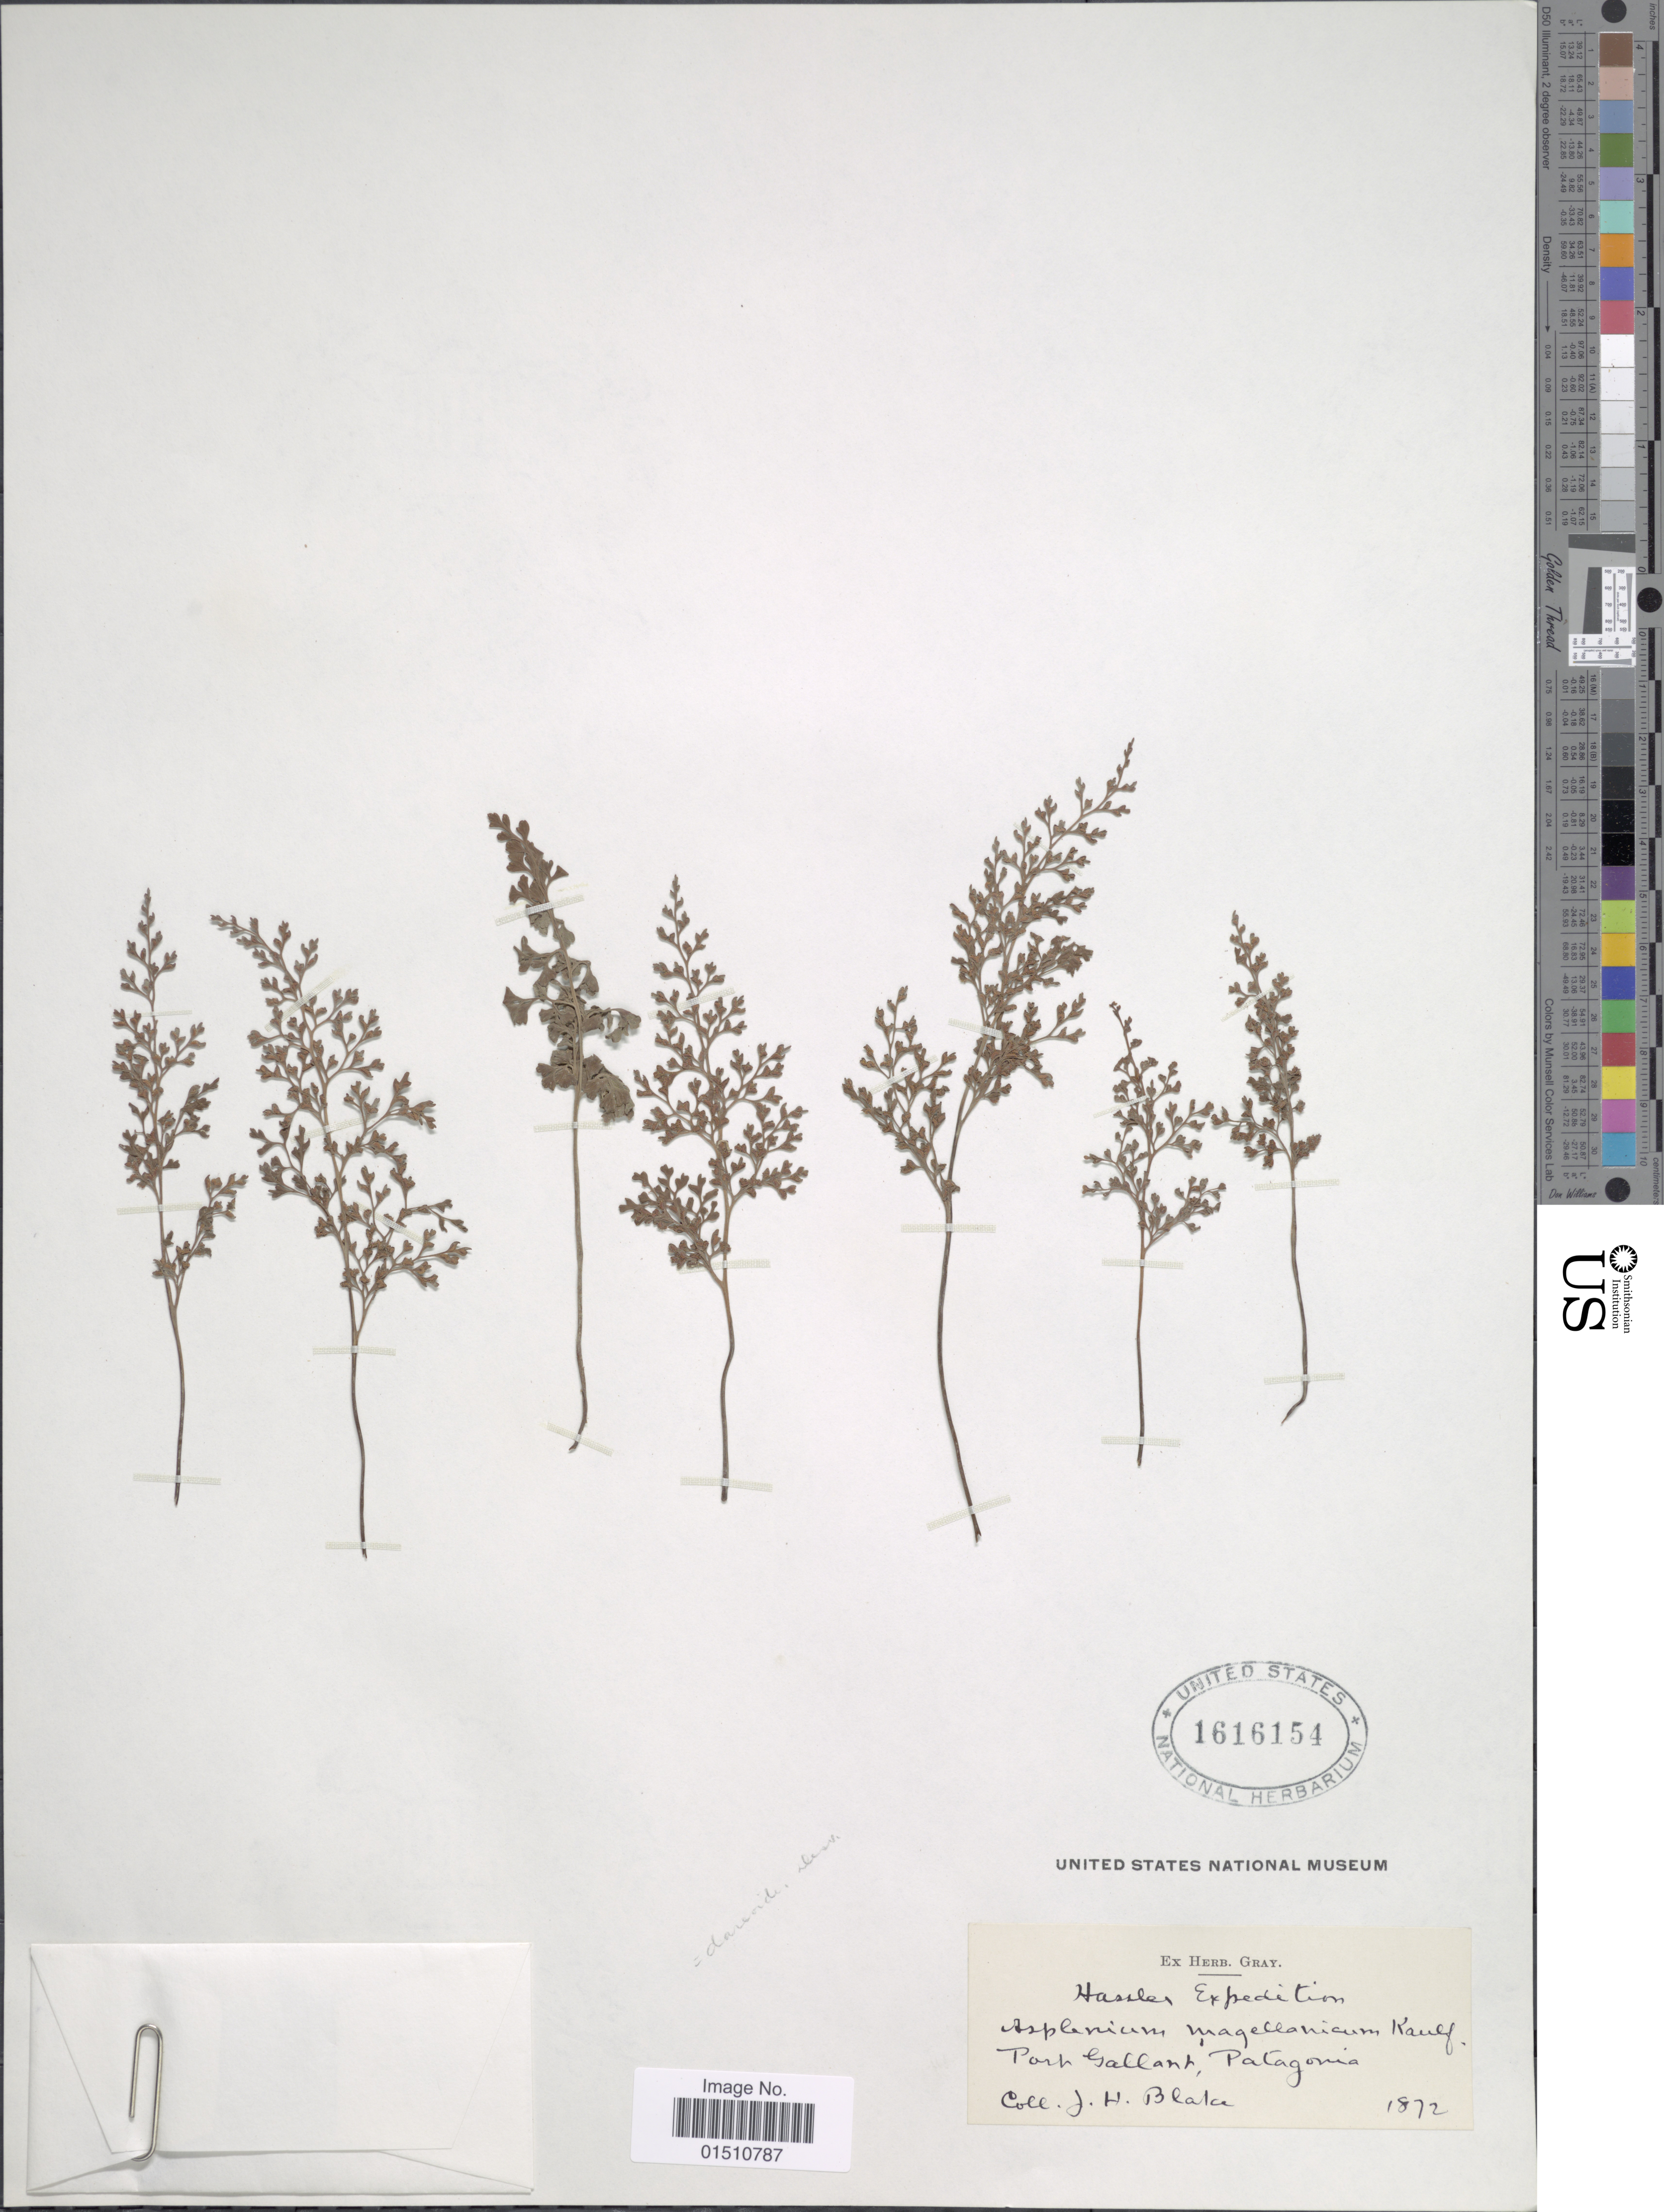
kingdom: Plantae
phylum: Tracheophyta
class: Polypodiopsida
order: Polypodiales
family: Aspleniaceae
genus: Asplenium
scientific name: Asplenium dareoides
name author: Desv.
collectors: J. Blake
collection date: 1872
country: Chile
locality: Port Gallant, Patagonia.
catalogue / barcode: US 1616154